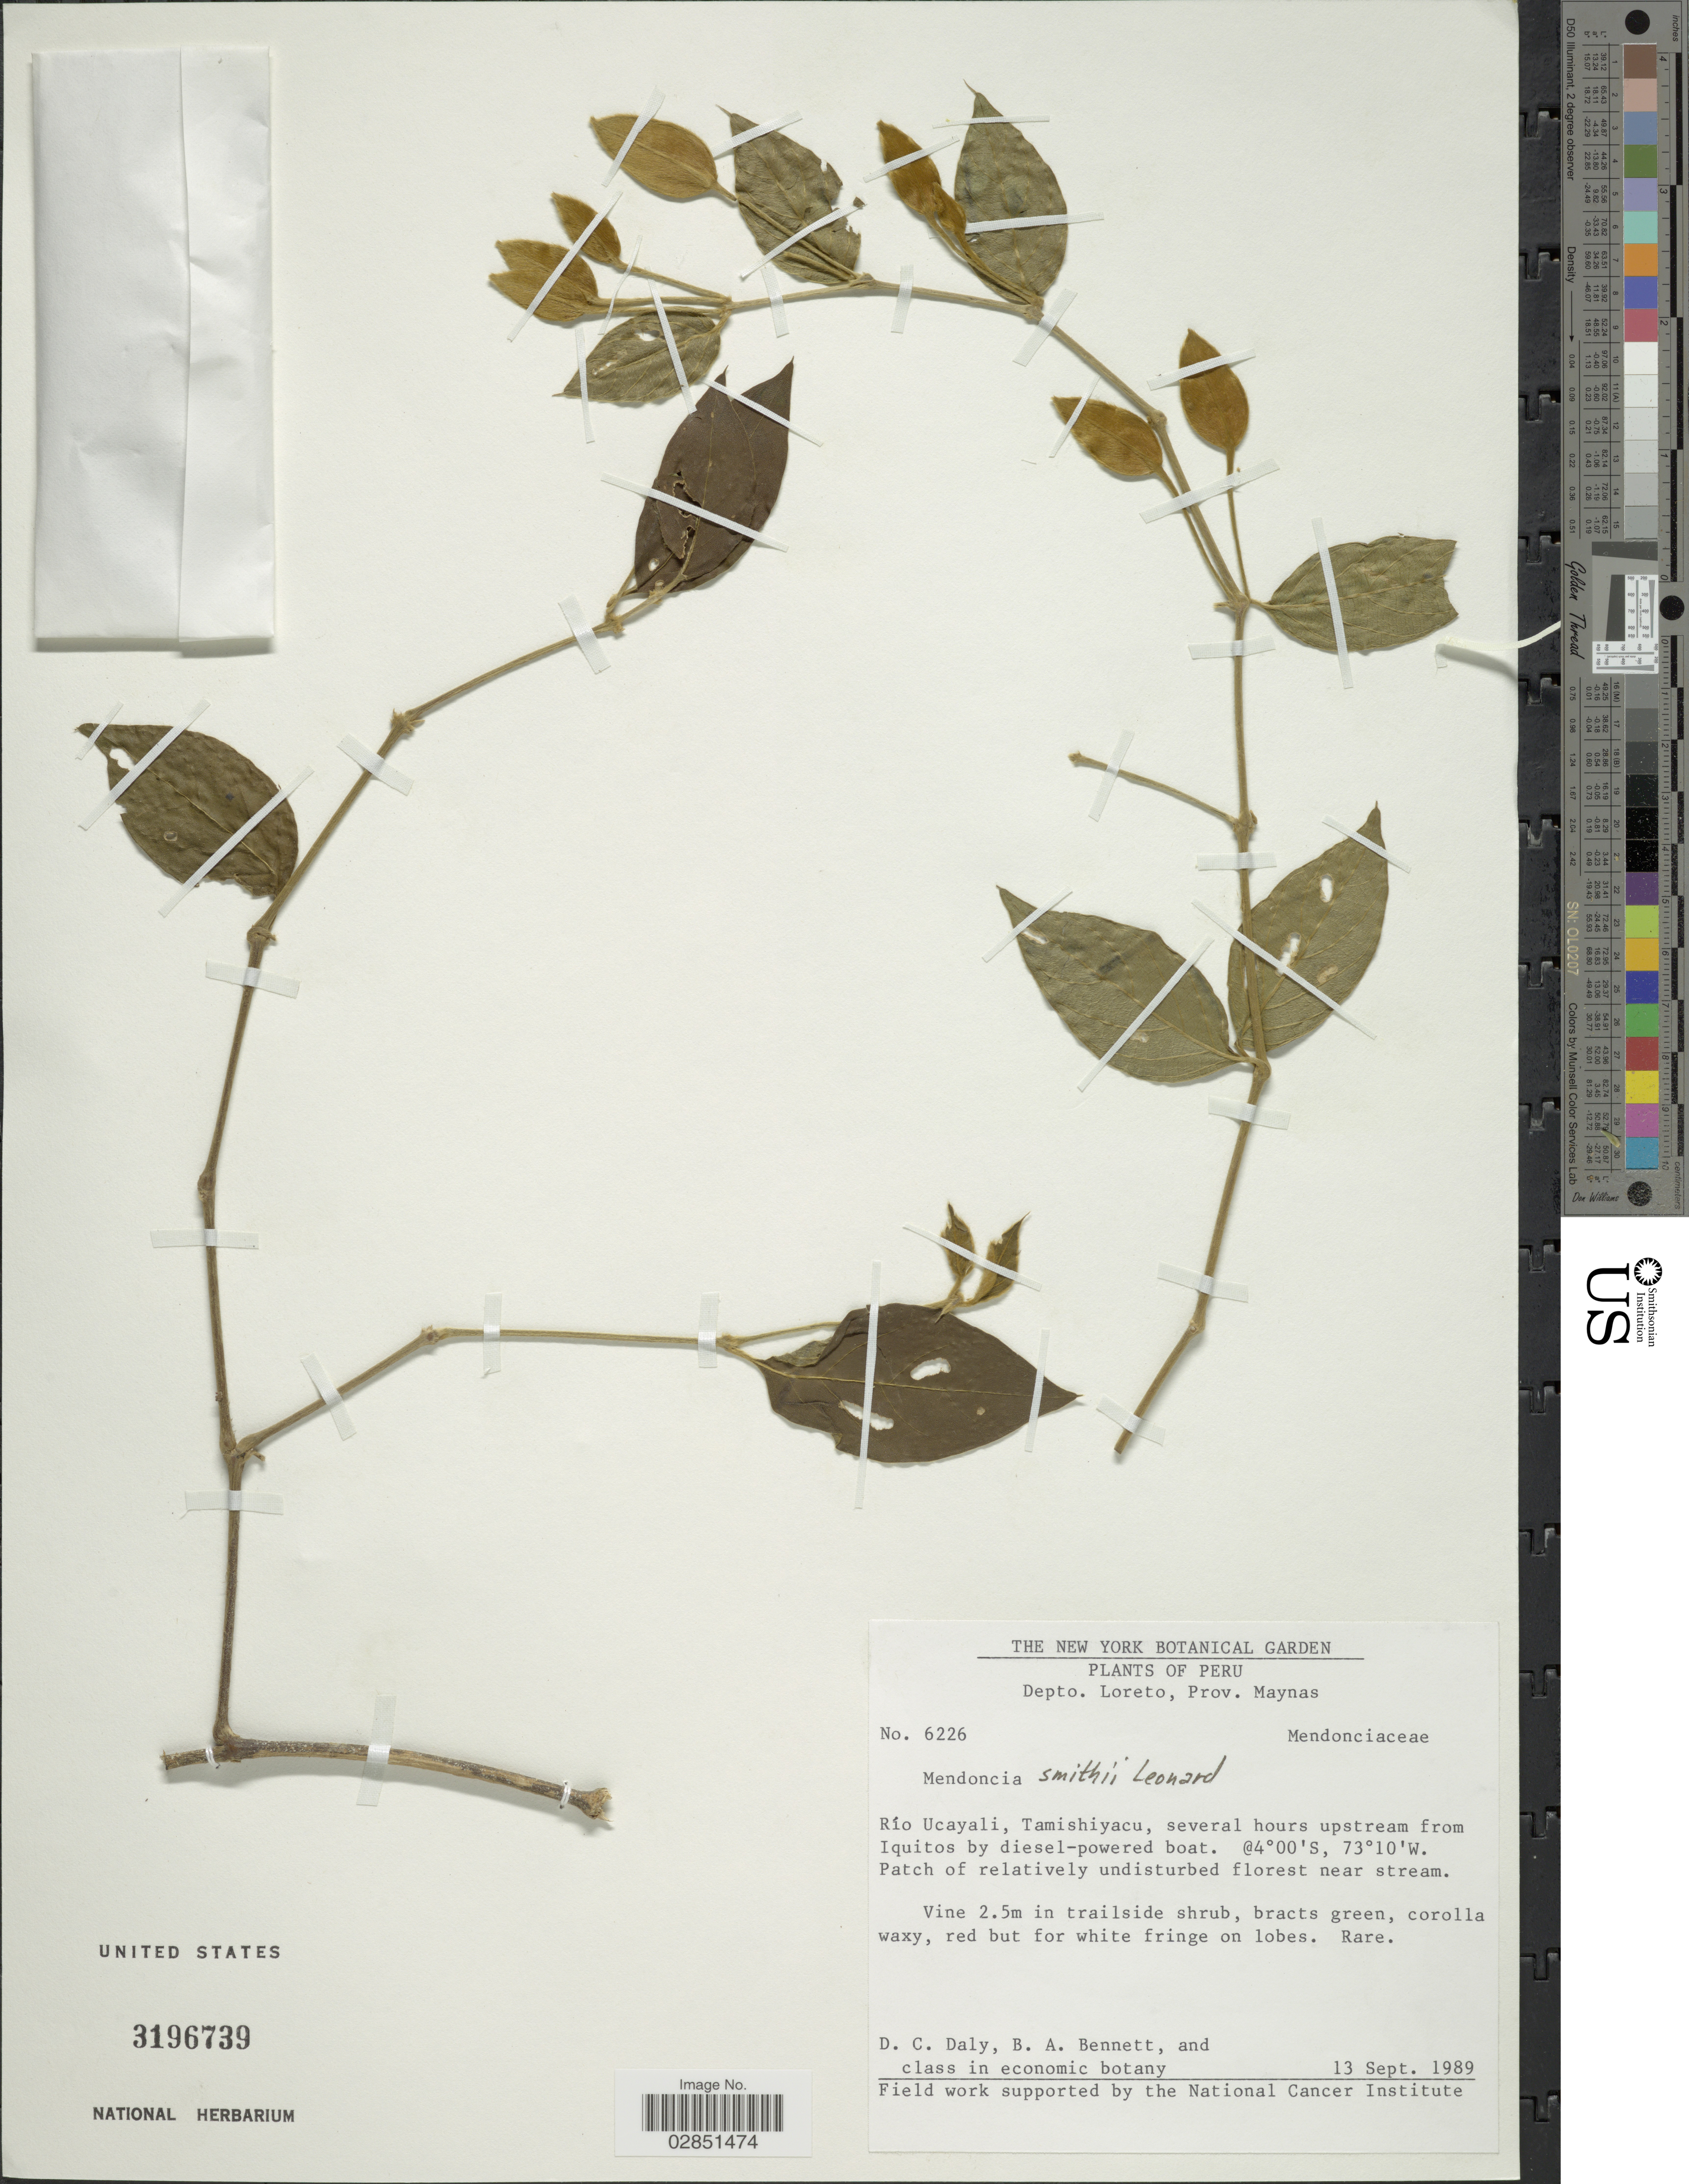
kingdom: Plantae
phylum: Tracheophyta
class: Magnoliopsida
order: Lamiales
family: Acanthaceae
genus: Mendoncia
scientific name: Mendoncia smithii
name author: Leonard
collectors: D. C. Daly, B. A. Bennett & et al.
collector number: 6226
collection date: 1989-09-13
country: Peru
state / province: Loreto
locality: Depto. Loreto, Prov. Maynas. Río Ucayali, Tamishiyacu, several hours upstream from Iquitos by diesel-powered boat.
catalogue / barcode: US 3196739